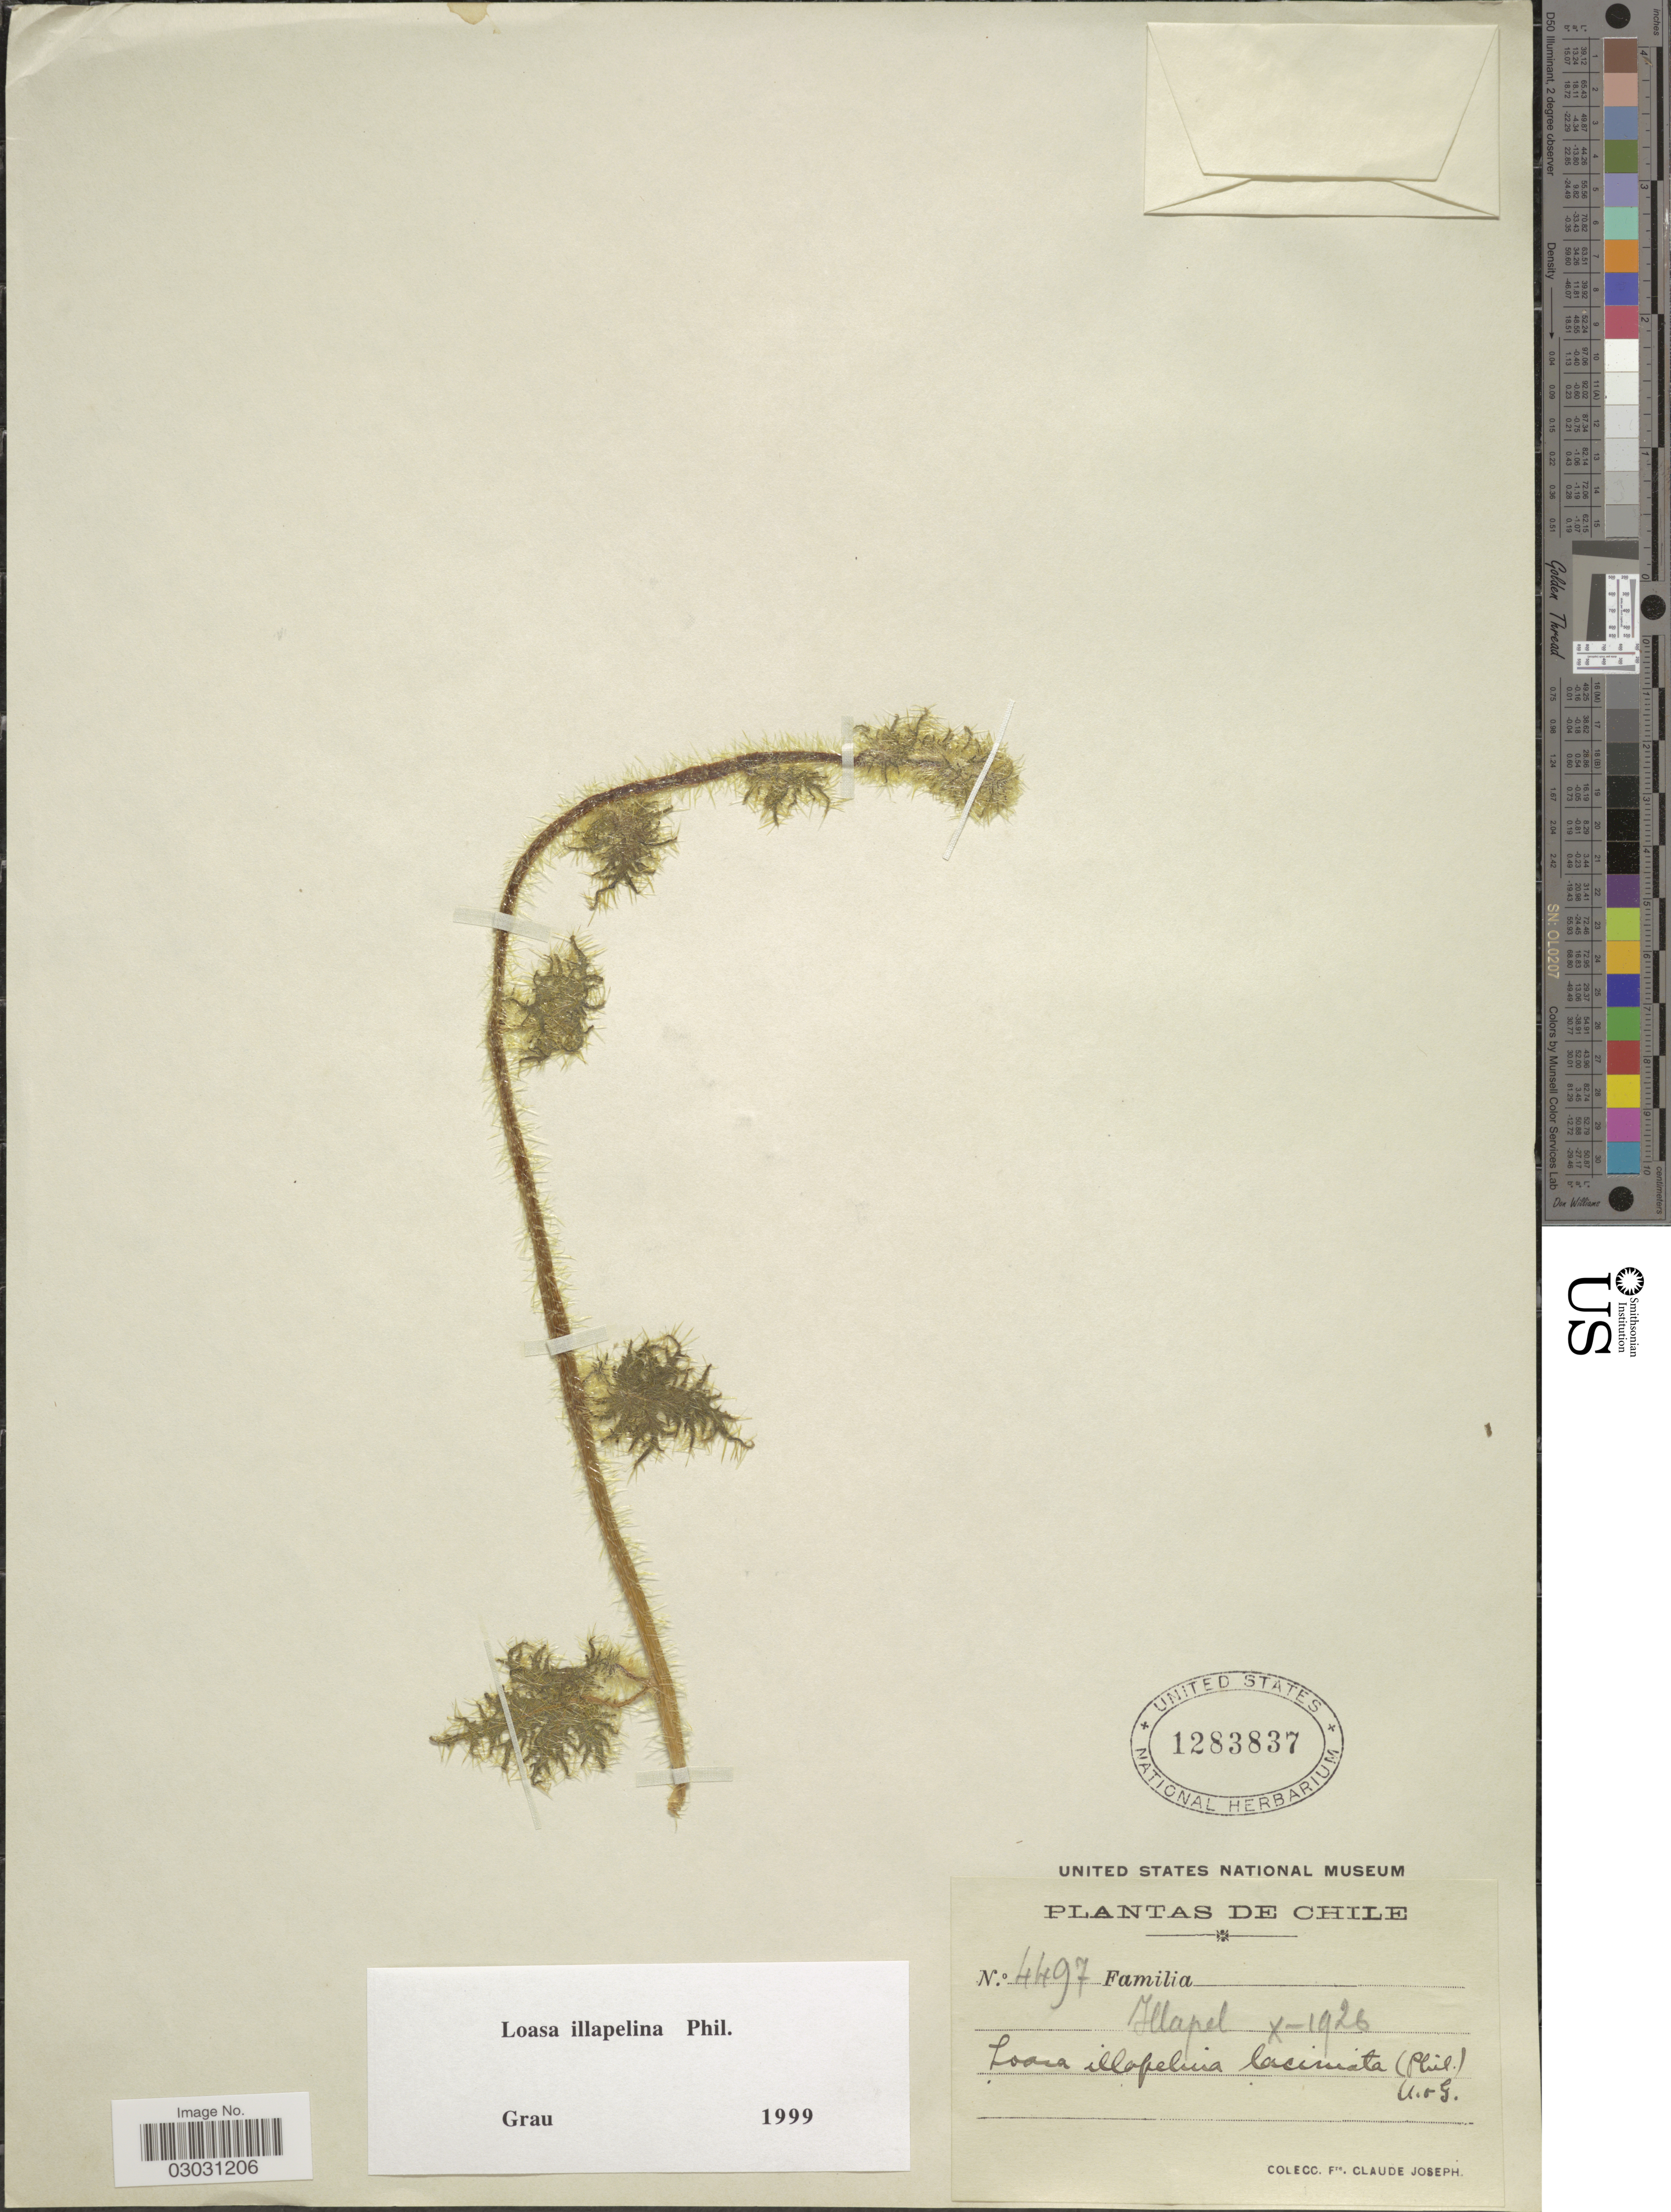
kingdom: Plantae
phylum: Tracheophyta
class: Magnoliopsida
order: Cornales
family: Loasaceae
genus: Loasa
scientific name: Loasa illapelina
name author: Phil.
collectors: Bro. Claude-Joseph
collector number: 4497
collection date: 1926-10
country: Chile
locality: Illapel.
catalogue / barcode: US 1283837